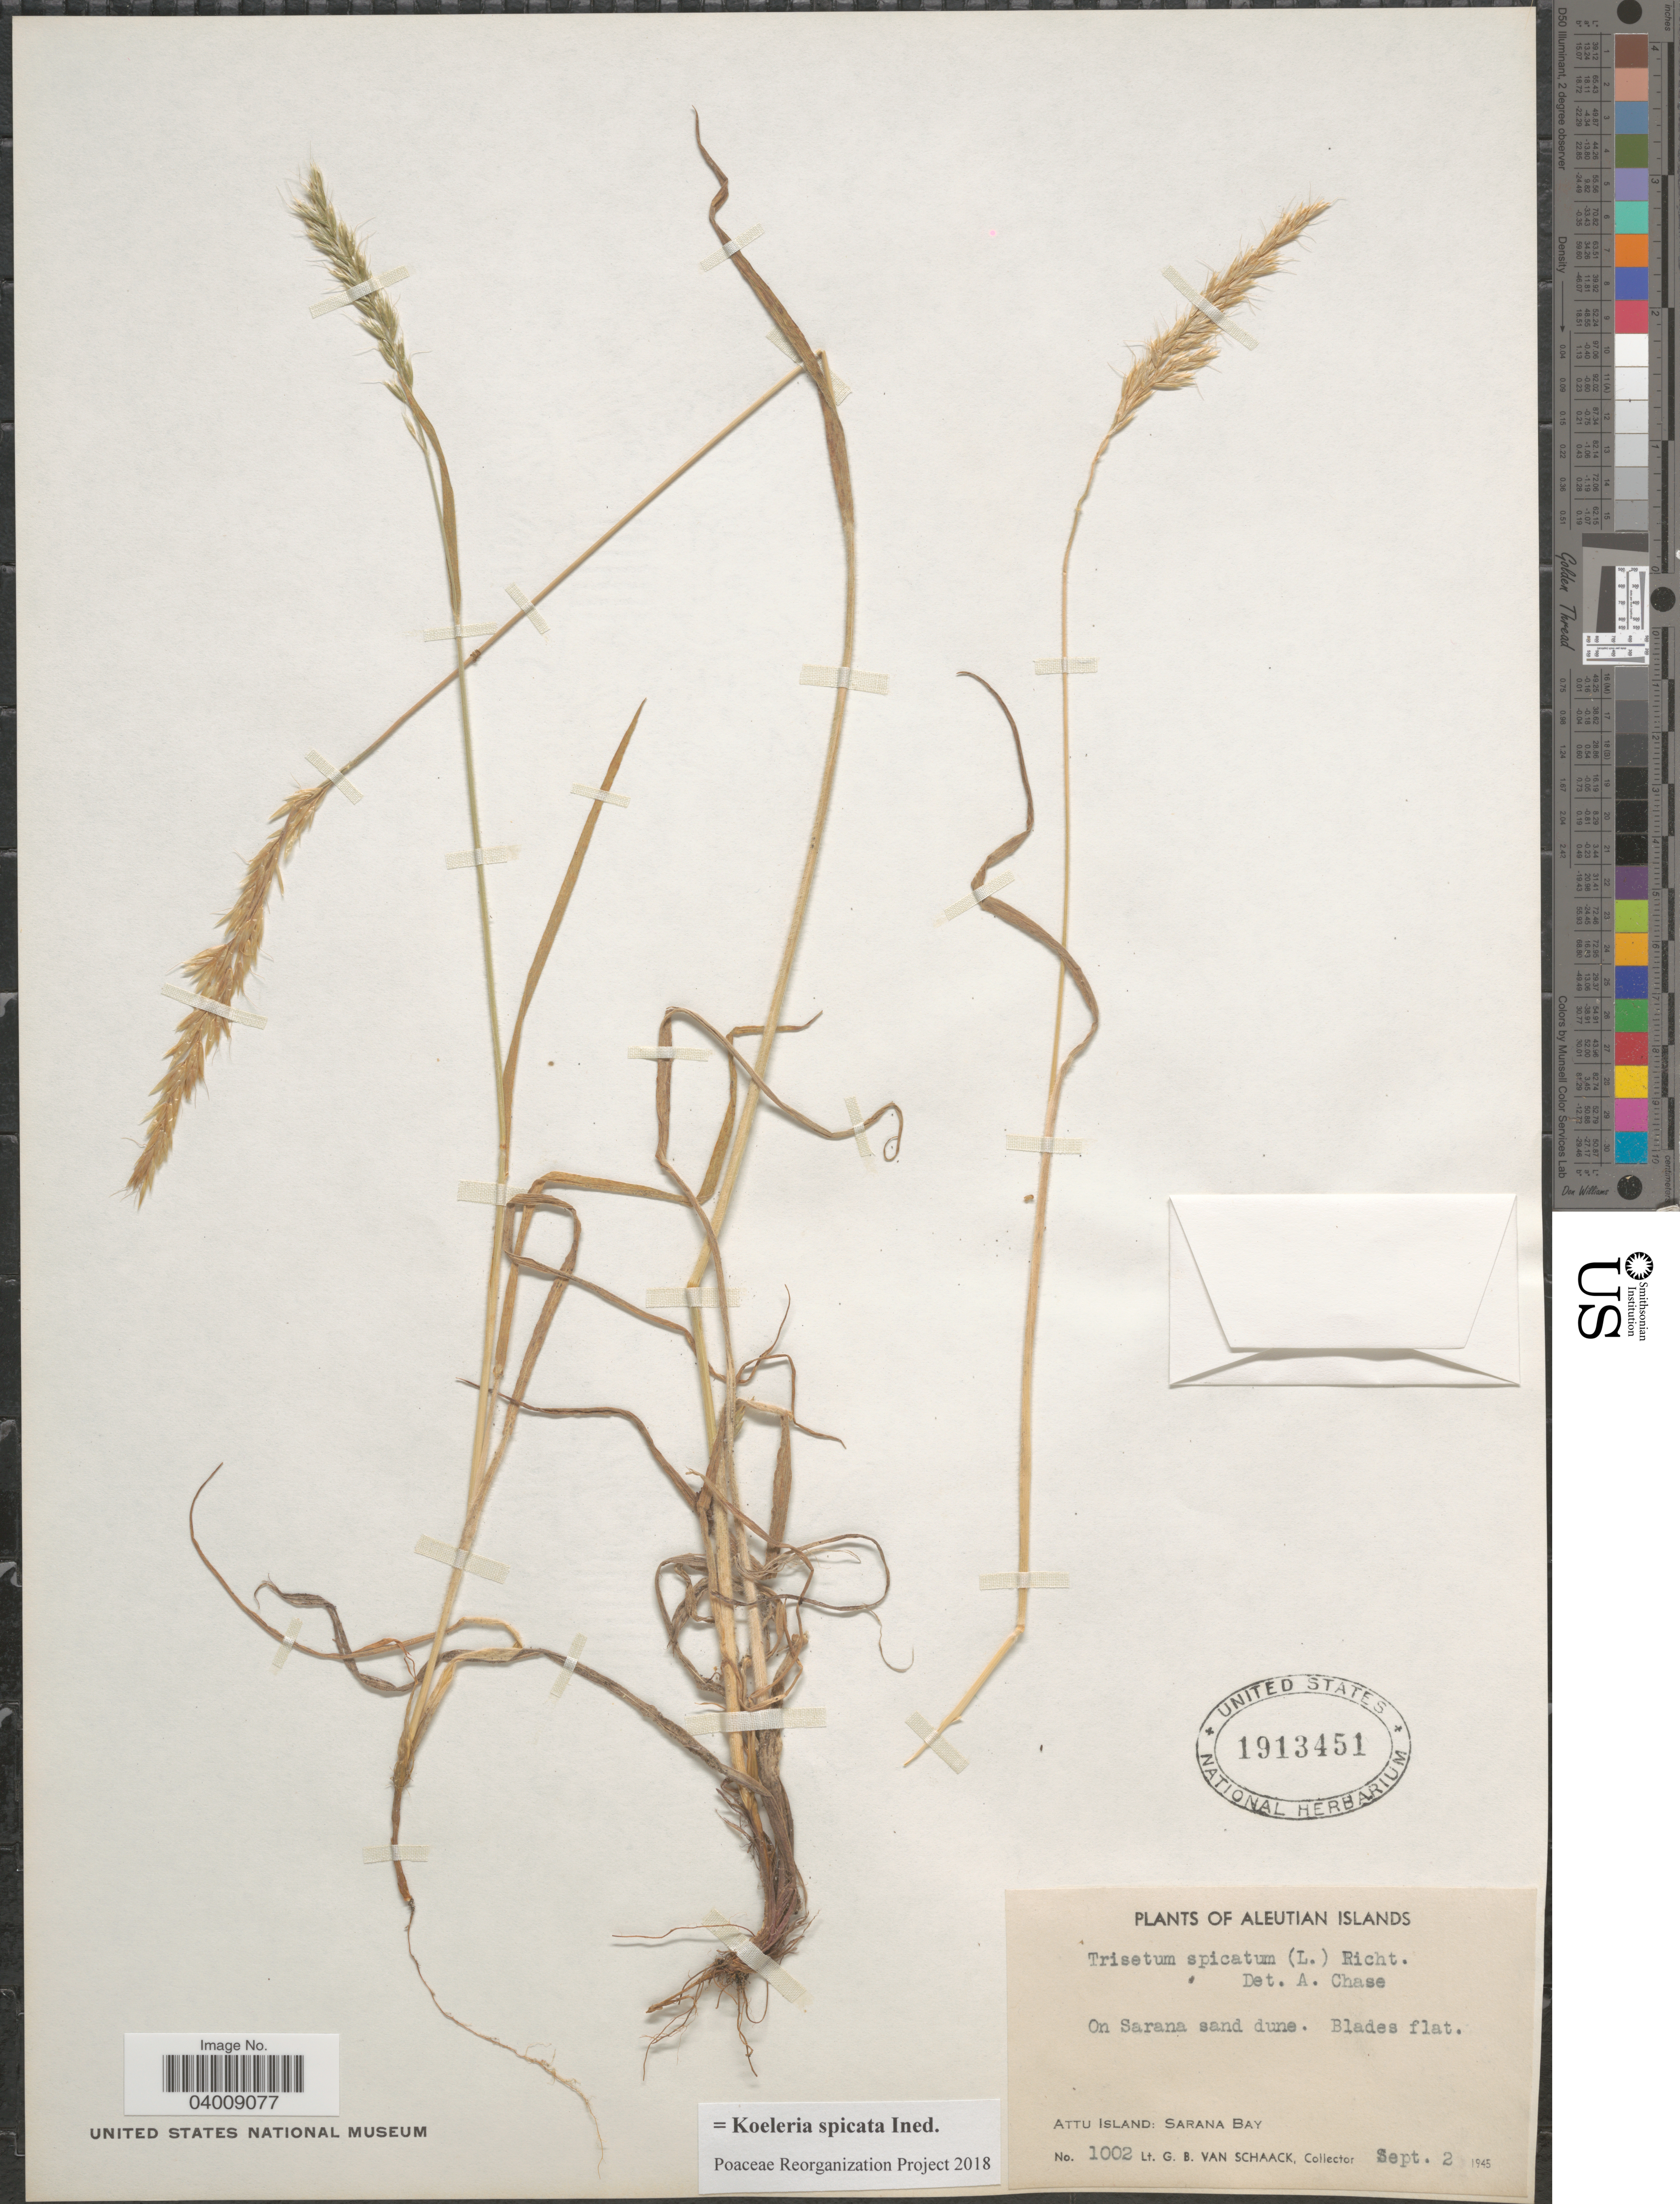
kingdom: Plantae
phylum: Tracheophyta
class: Liliopsida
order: Poales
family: Poaceae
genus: Koeleria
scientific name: Koeleria spicata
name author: (L.) Barberá et al.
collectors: G. Van Schaak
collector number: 1002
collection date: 1945-09-02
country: United States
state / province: Alaska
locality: Aleutian Islands. On Sarana sand dune. Blades flat. Attu Island: Sarana Bay.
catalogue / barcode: US 1913451